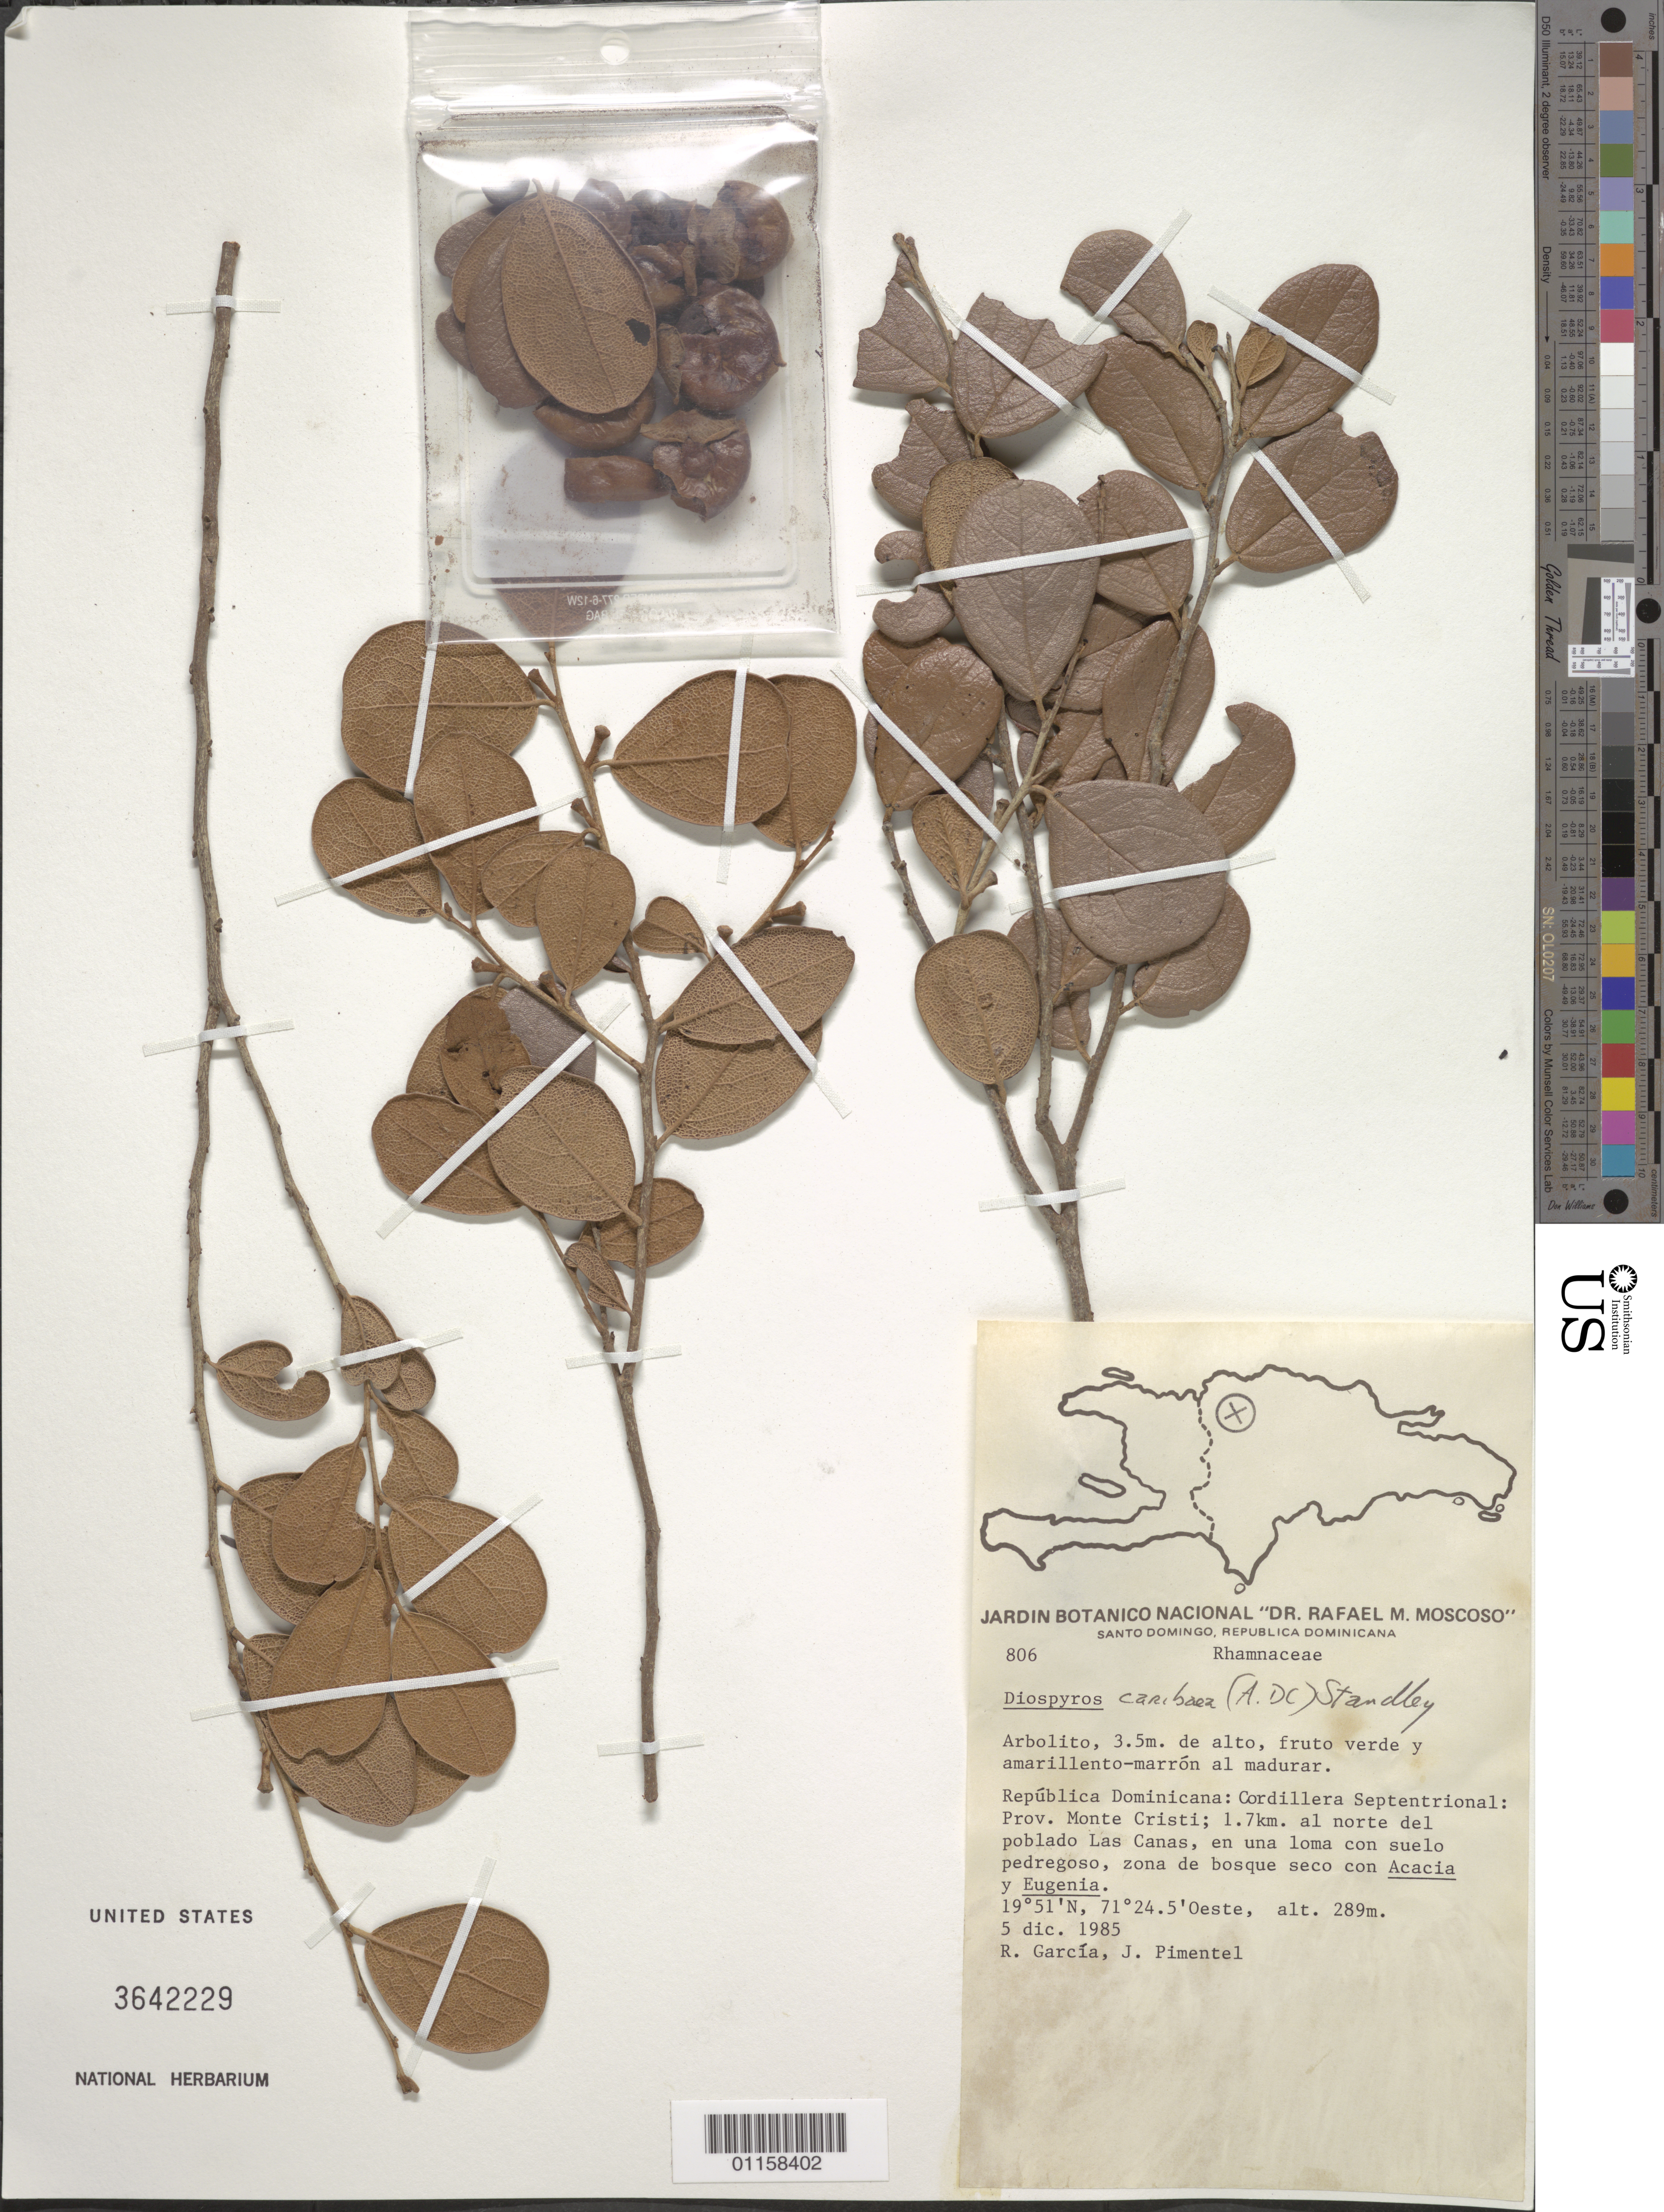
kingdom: Plantae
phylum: Tracheophyta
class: Magnoliopsida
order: Ericales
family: Ebenaceae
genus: Diospyros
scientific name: Diospyros caribaea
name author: (A. DC.) Standl.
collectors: R. García & J. Pimentel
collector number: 806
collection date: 1985-12-05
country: Dominican Republic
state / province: Monte Cristi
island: Hispaniola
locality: Cordillera Septentrional, 1.7 km al norte del poblado Las Canas.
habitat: En una loma con suelo pedregoso, zona de bosque seco con Acacia y Eugenia.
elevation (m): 289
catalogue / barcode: US 3642229